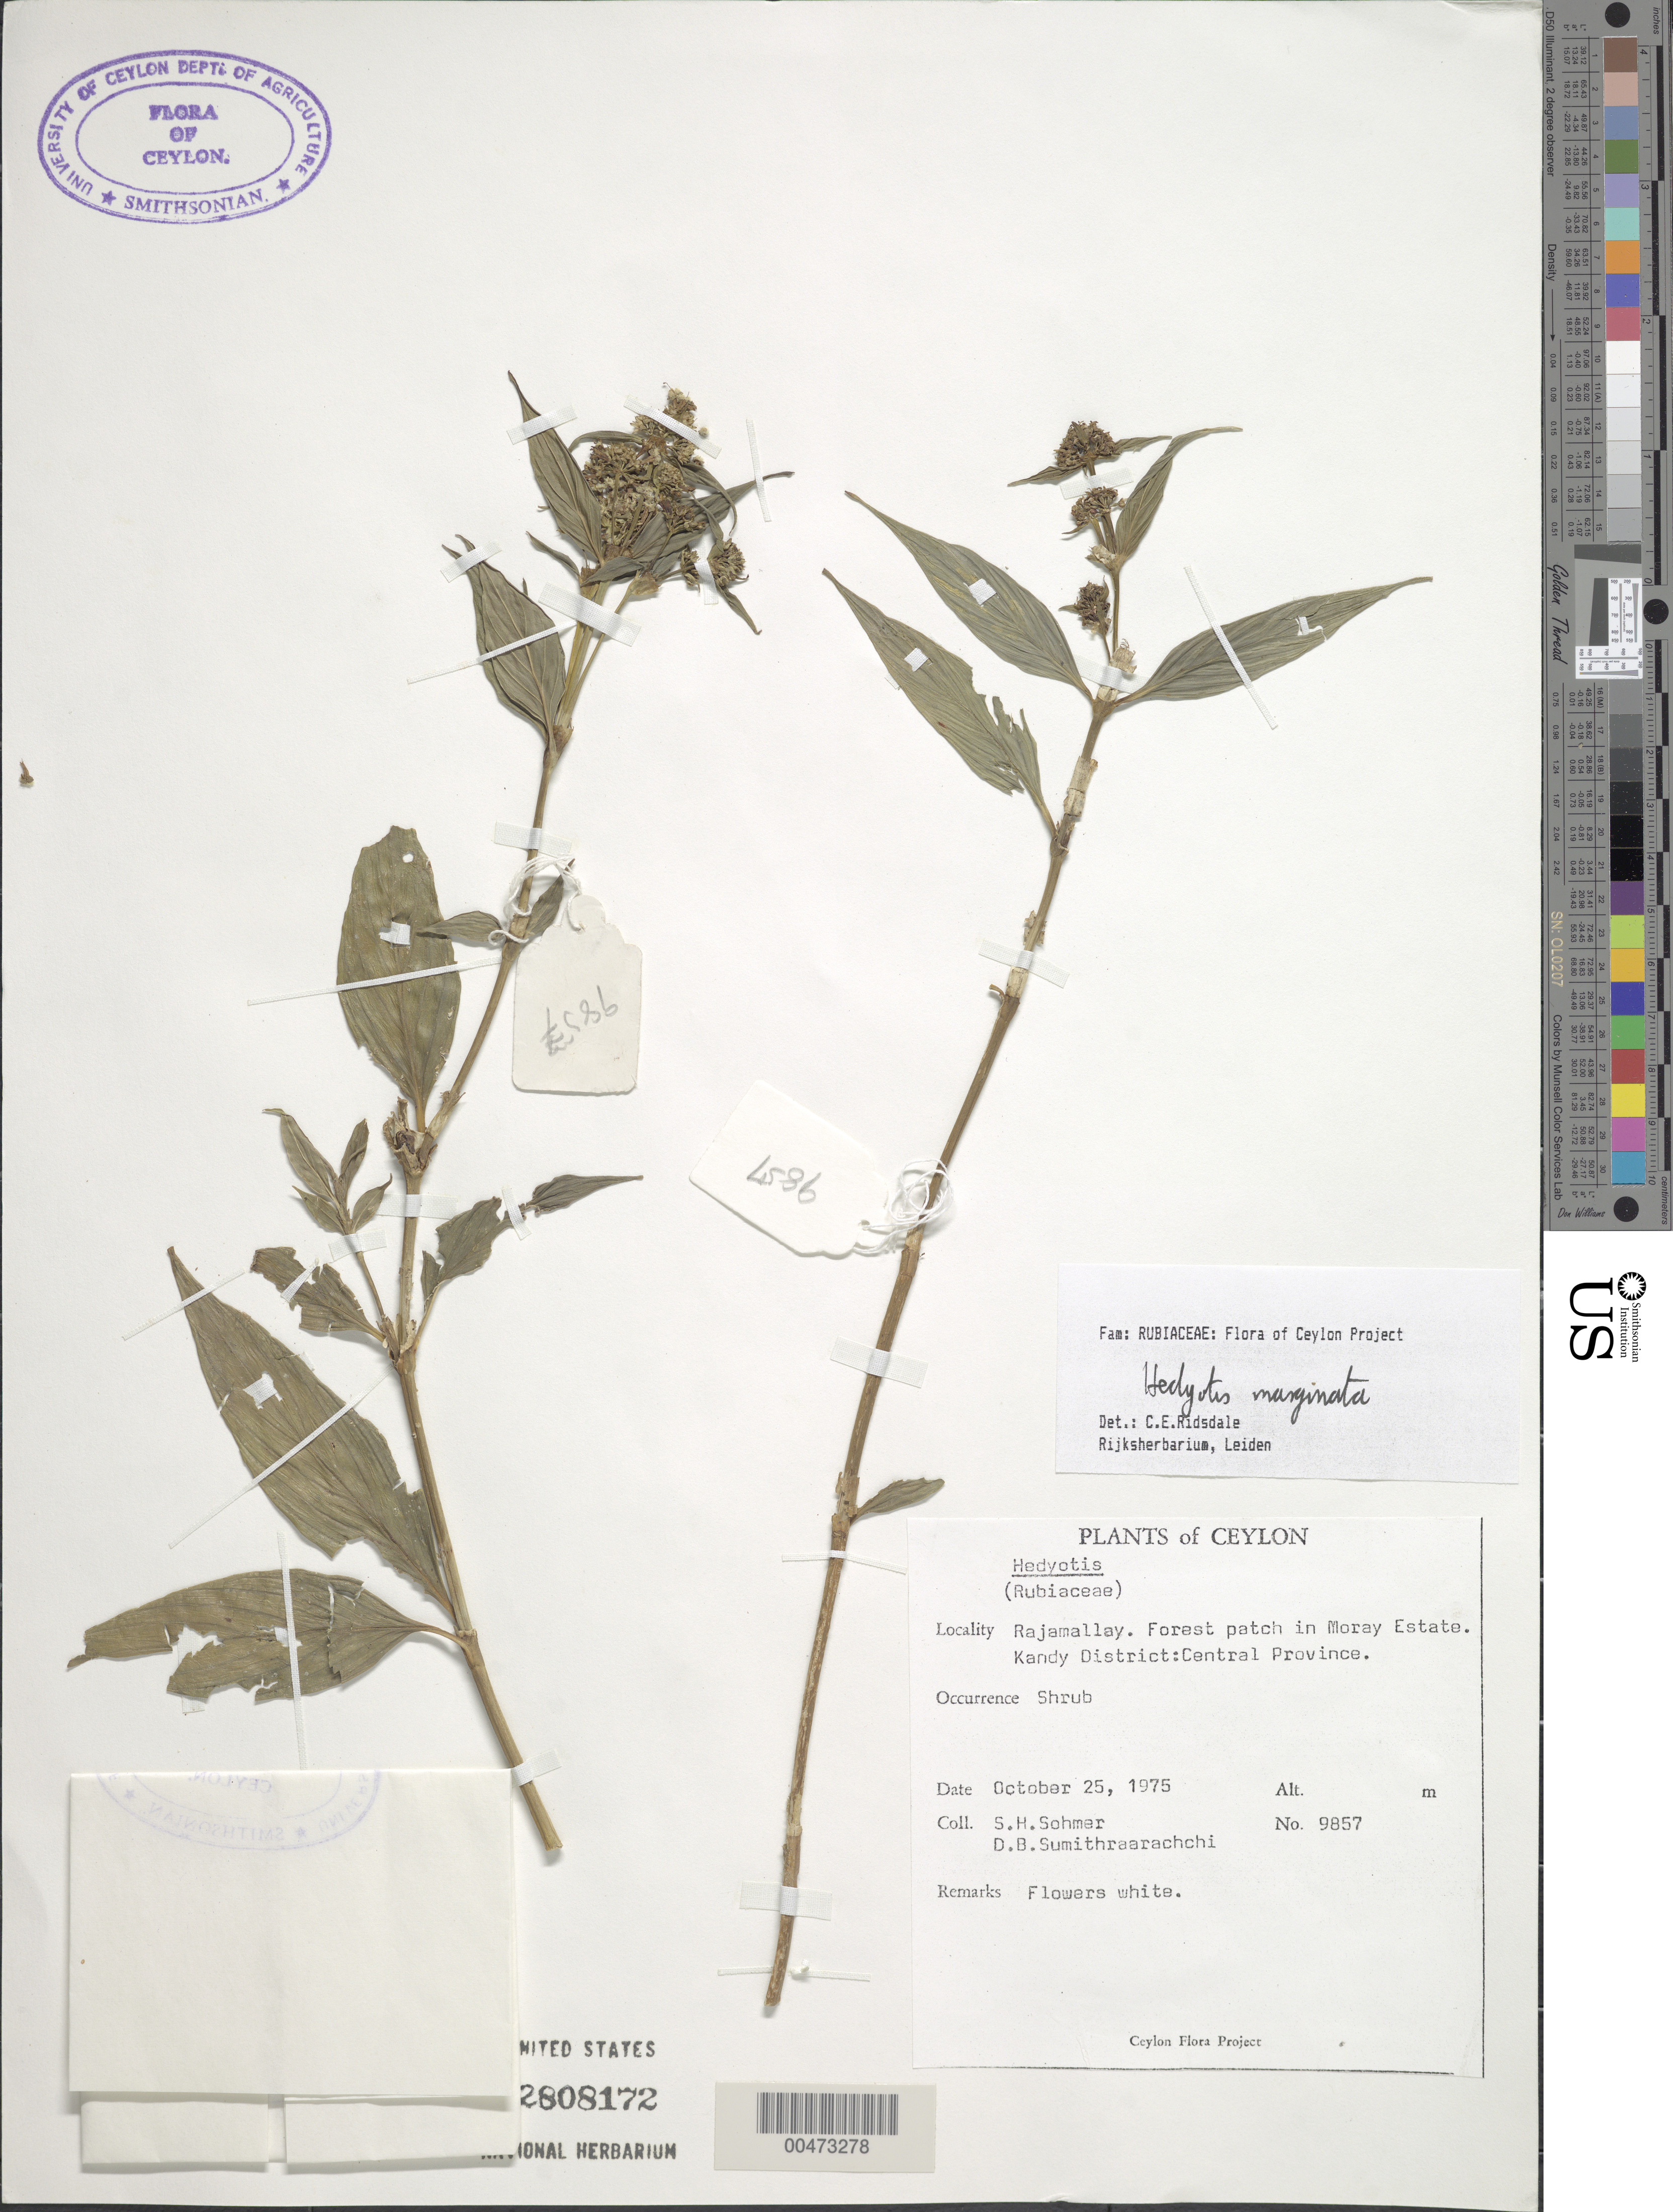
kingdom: Plantae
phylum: Tracheophyta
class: Magnoliopsida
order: Gentianales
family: Rubiaceae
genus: Hedyotis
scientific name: Hedyotis marginata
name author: Thwaites ex Hook. f.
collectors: S. H. Sohmer & D. B. Sumithraarachchi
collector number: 9857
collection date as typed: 25 Oct 1975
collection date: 1975-10-25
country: Sri Lanka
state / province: Central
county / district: Kandy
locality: Rajamallay, in Moray Estate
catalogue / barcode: US 2808172